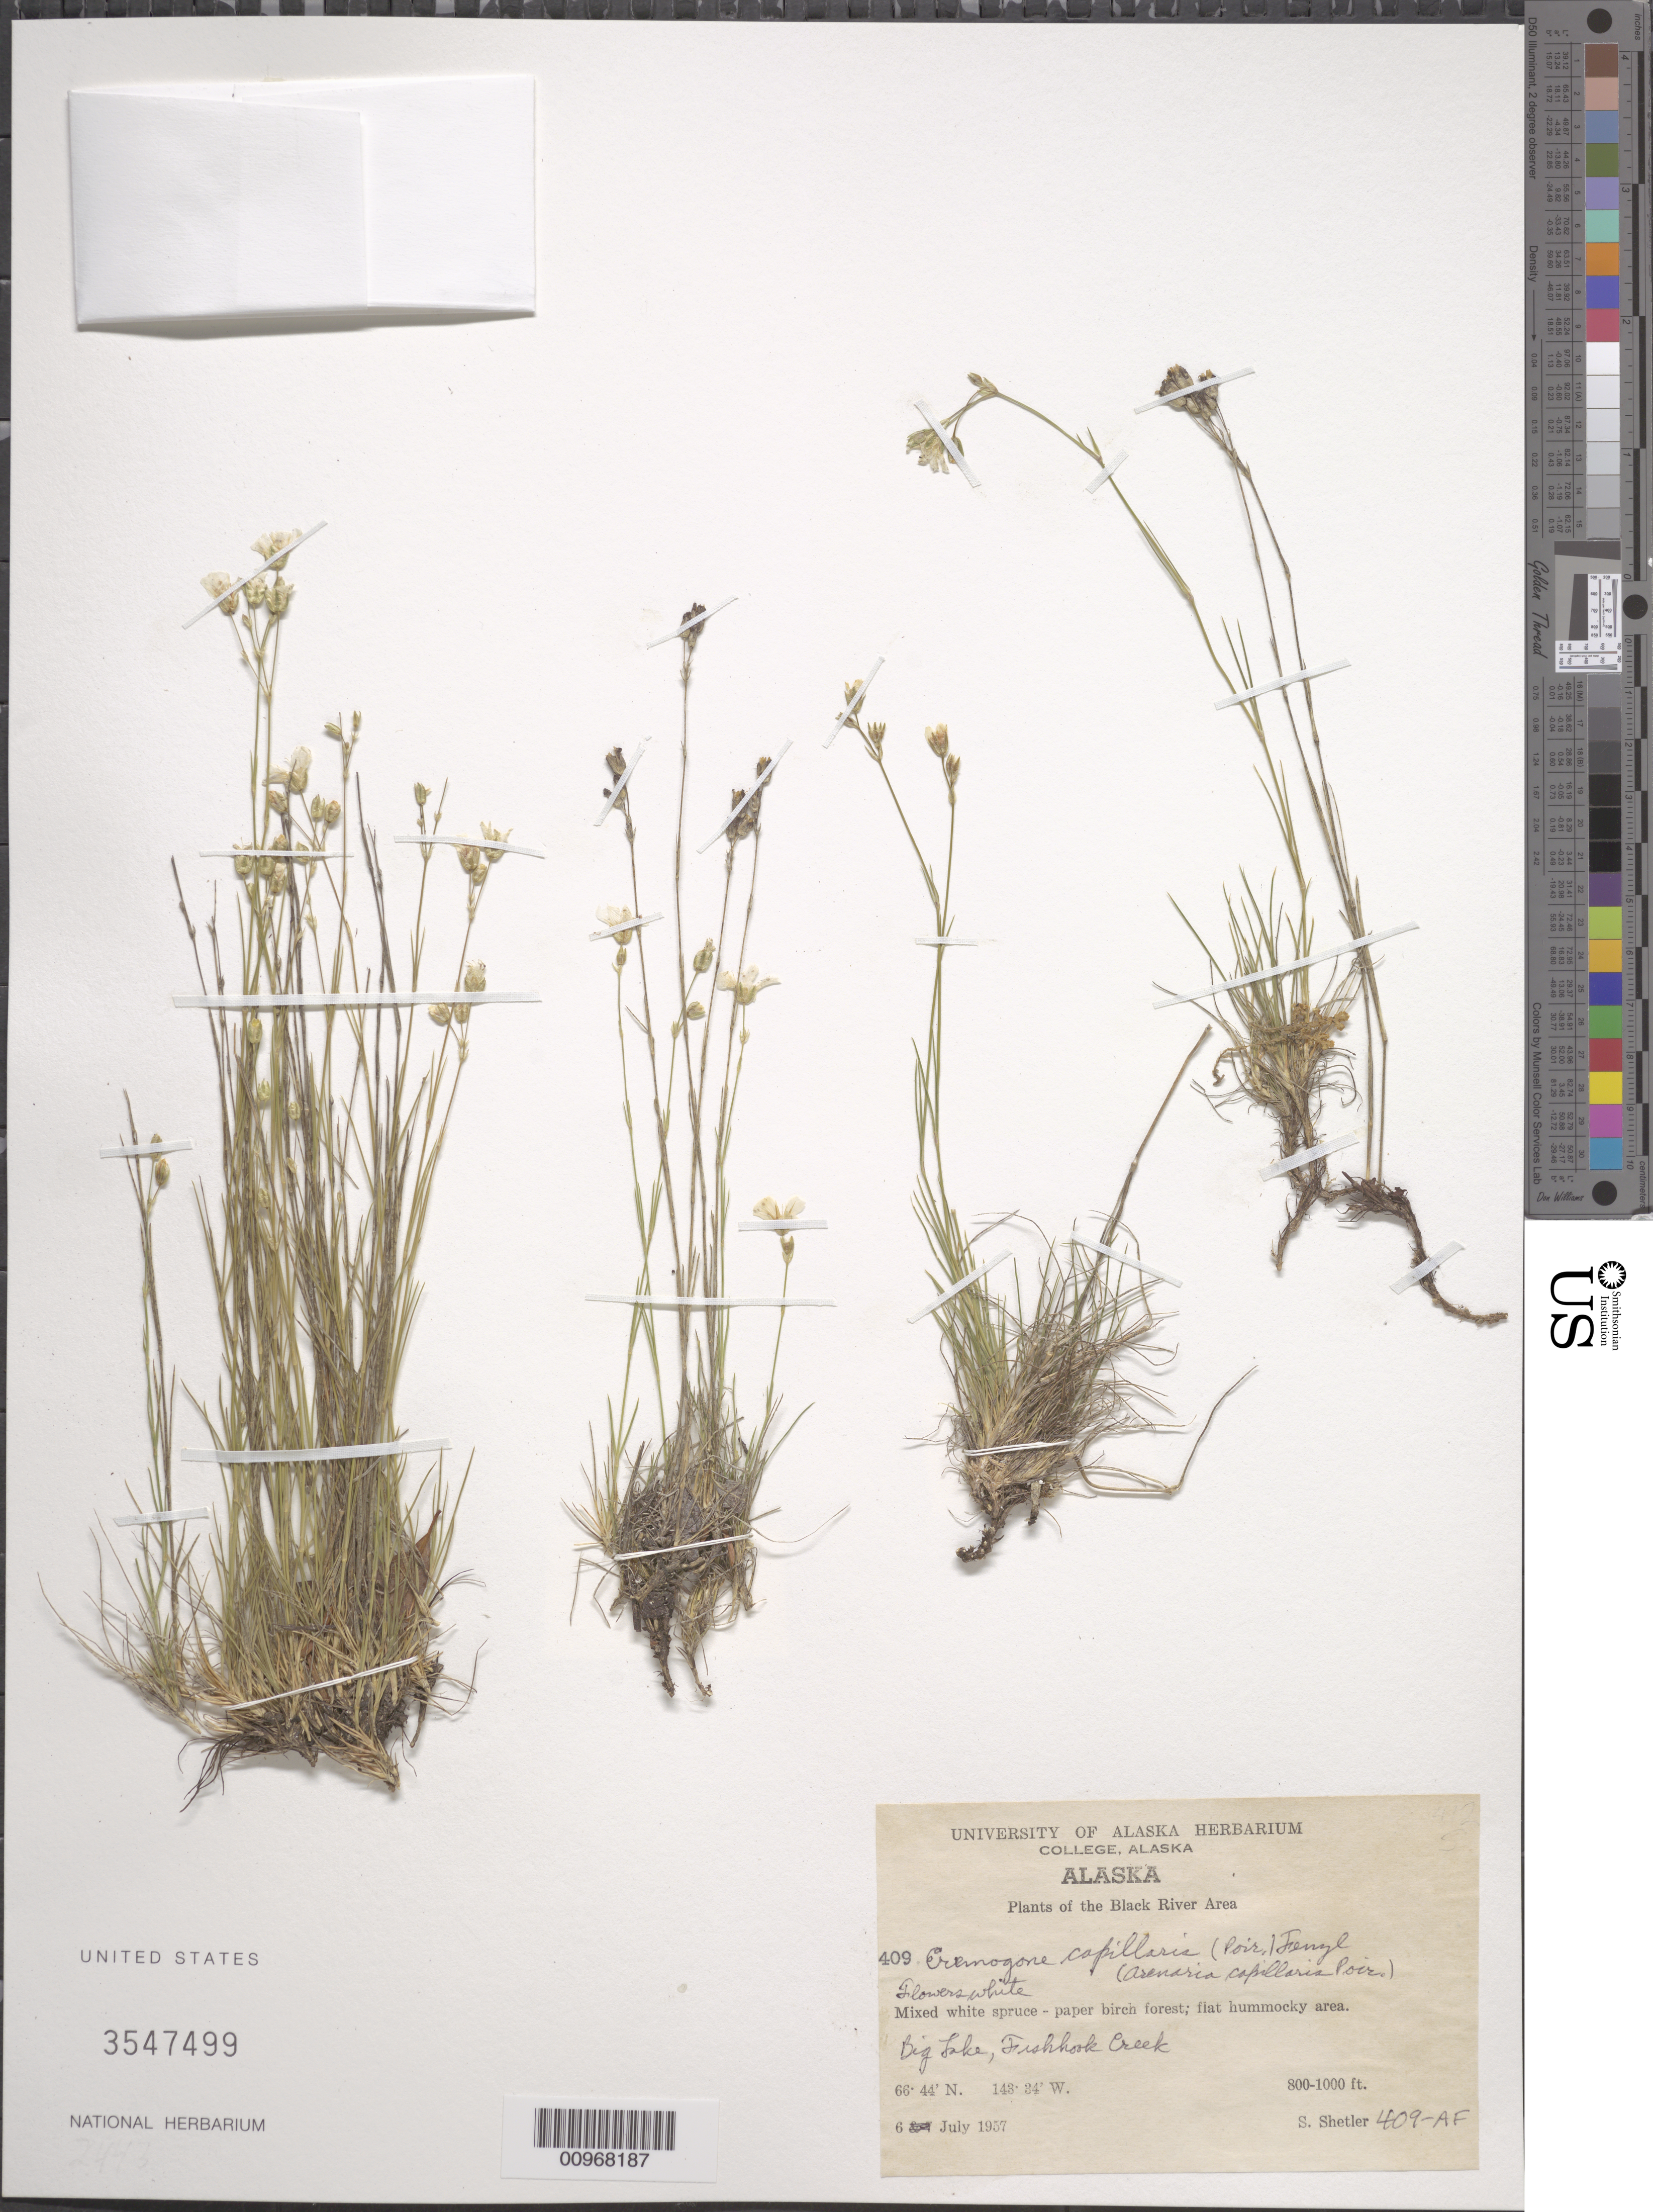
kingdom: Plantae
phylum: Tracheophyta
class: Magnoliopsida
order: Caryophyllales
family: Caryophyllaceae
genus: Eremogone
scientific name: Eremogone capillaris var. capillaris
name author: (Poir.) Fenzl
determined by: Strong, Mark T., (BOT), Smithsonian Institution - National Museum of Natural History (UNITED STATES)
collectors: S. Shetler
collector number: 409-AF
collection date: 1957-07-06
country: United States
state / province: Alaska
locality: The Black River Area. Big Lake, Fishhook Creek.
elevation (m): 244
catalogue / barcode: US 3547499